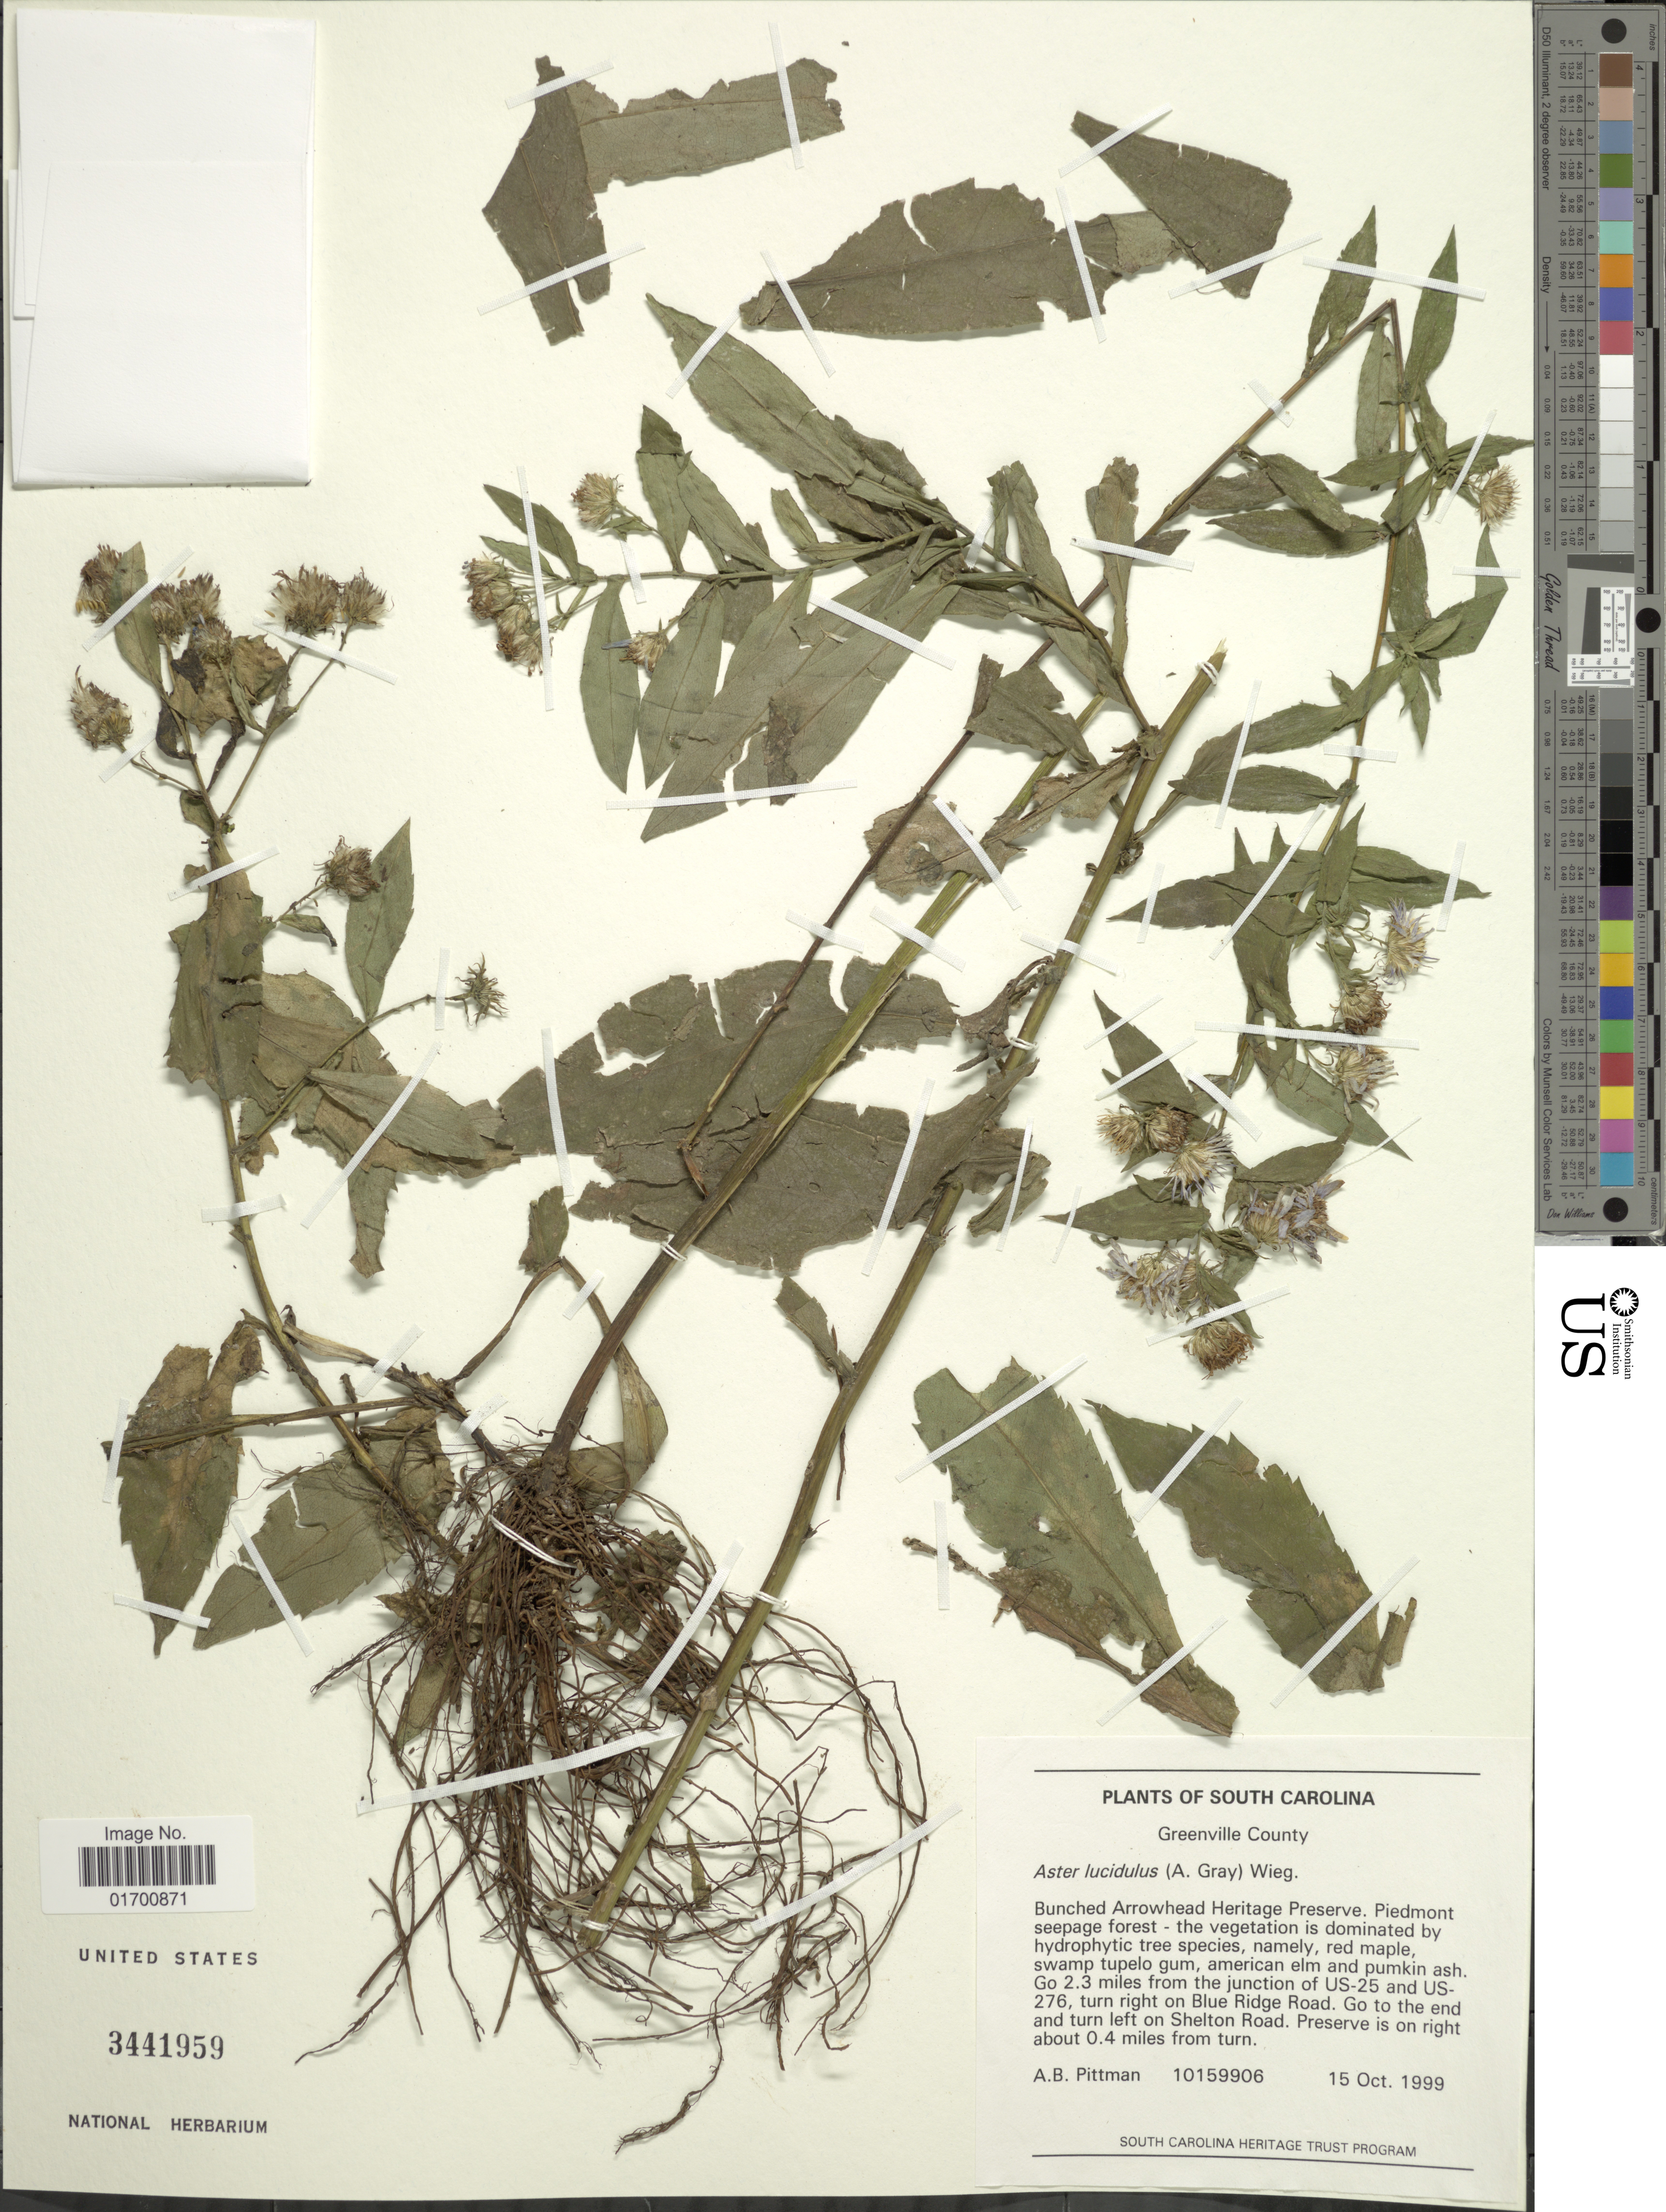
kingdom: Plantae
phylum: Tracheophyta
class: Magnoliopsida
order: Asterales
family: Asteraceae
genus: Symphyotrichum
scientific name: Symphyotrichum firmum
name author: (Nees) G.L. Nesom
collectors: A. B. Pittman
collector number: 10159906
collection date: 1999-10-15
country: United States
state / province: South Carolina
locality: Greenville County, Bunched Arrowhead Heritage Preserve, Piedmont seepage forest, Go. 2.3 miles from the junction of US.-25 and US-276, turn right on blue ridge road, Go to the end and turn left on Shelton Road, Preserve is on right about 0.4 miles from turn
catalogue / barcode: US 3441959